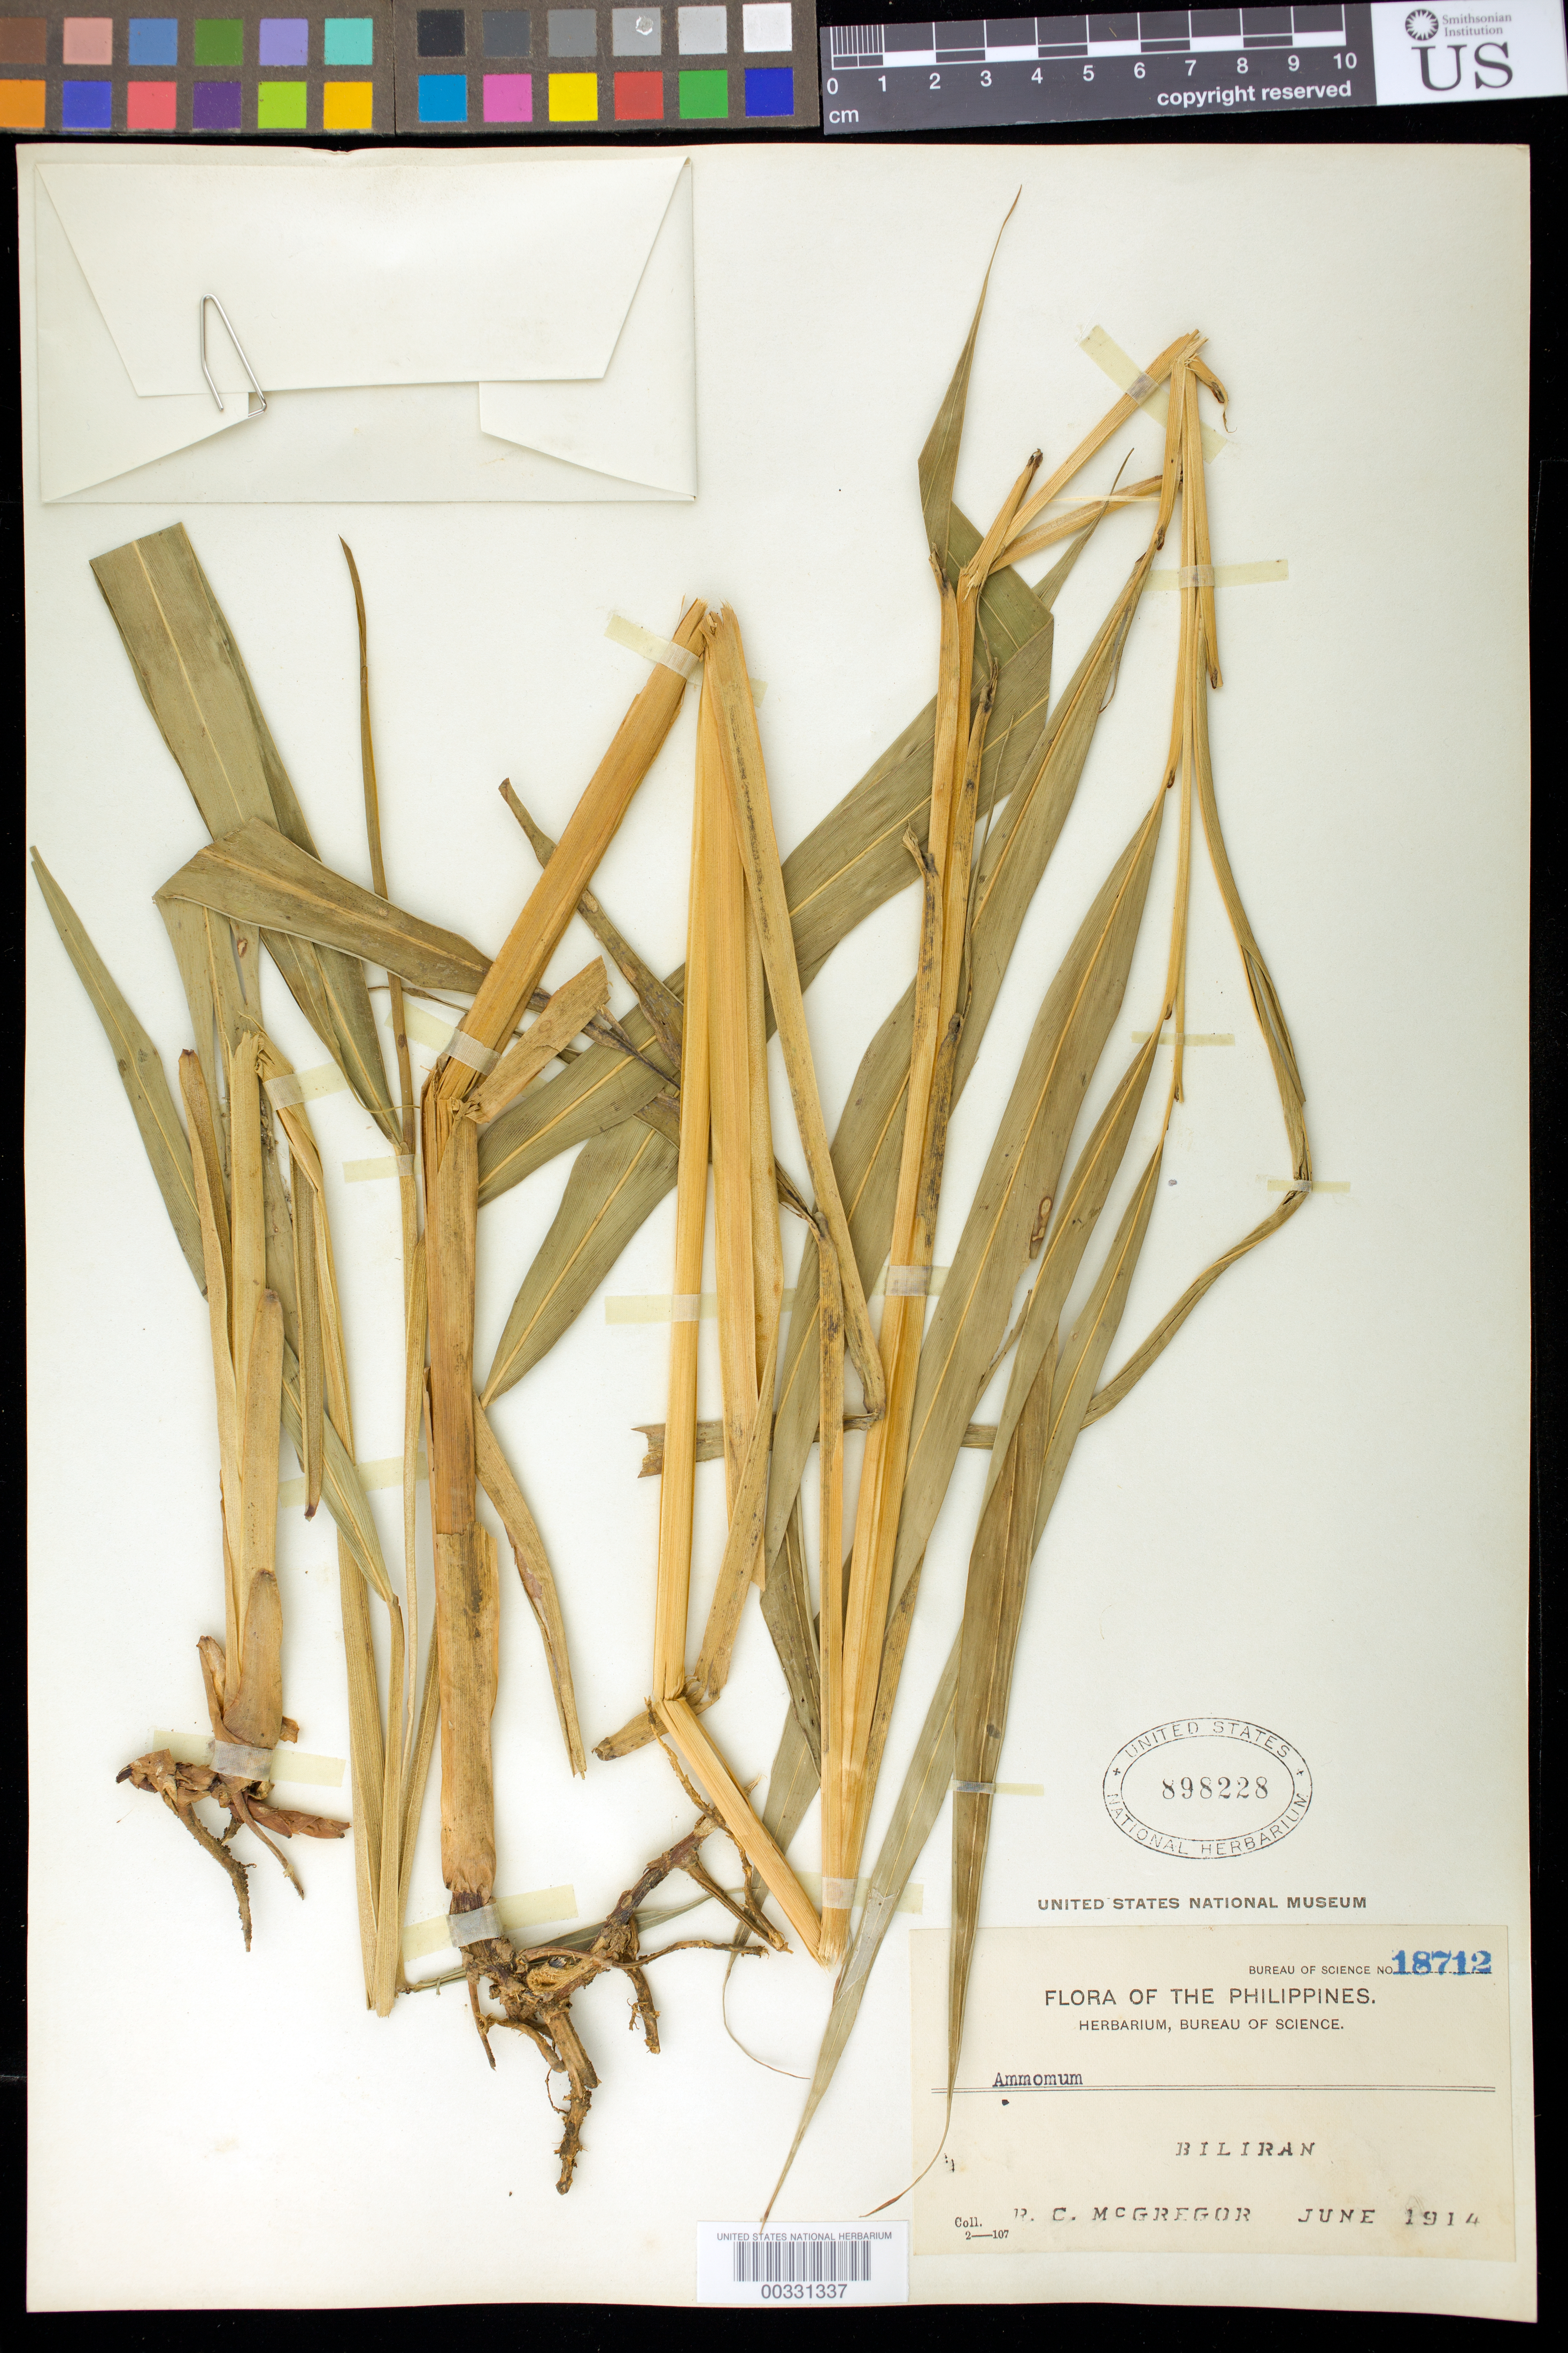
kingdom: Plantae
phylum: Tracheophyta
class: Liliopsida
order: Zingiberales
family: Zingiberaceae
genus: Amomum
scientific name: Amomum sp.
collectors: R. C. McGregor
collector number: Bur. Sci. 18712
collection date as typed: Jun 1914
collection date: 1914-06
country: Philippines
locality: Biliran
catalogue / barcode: US 898228